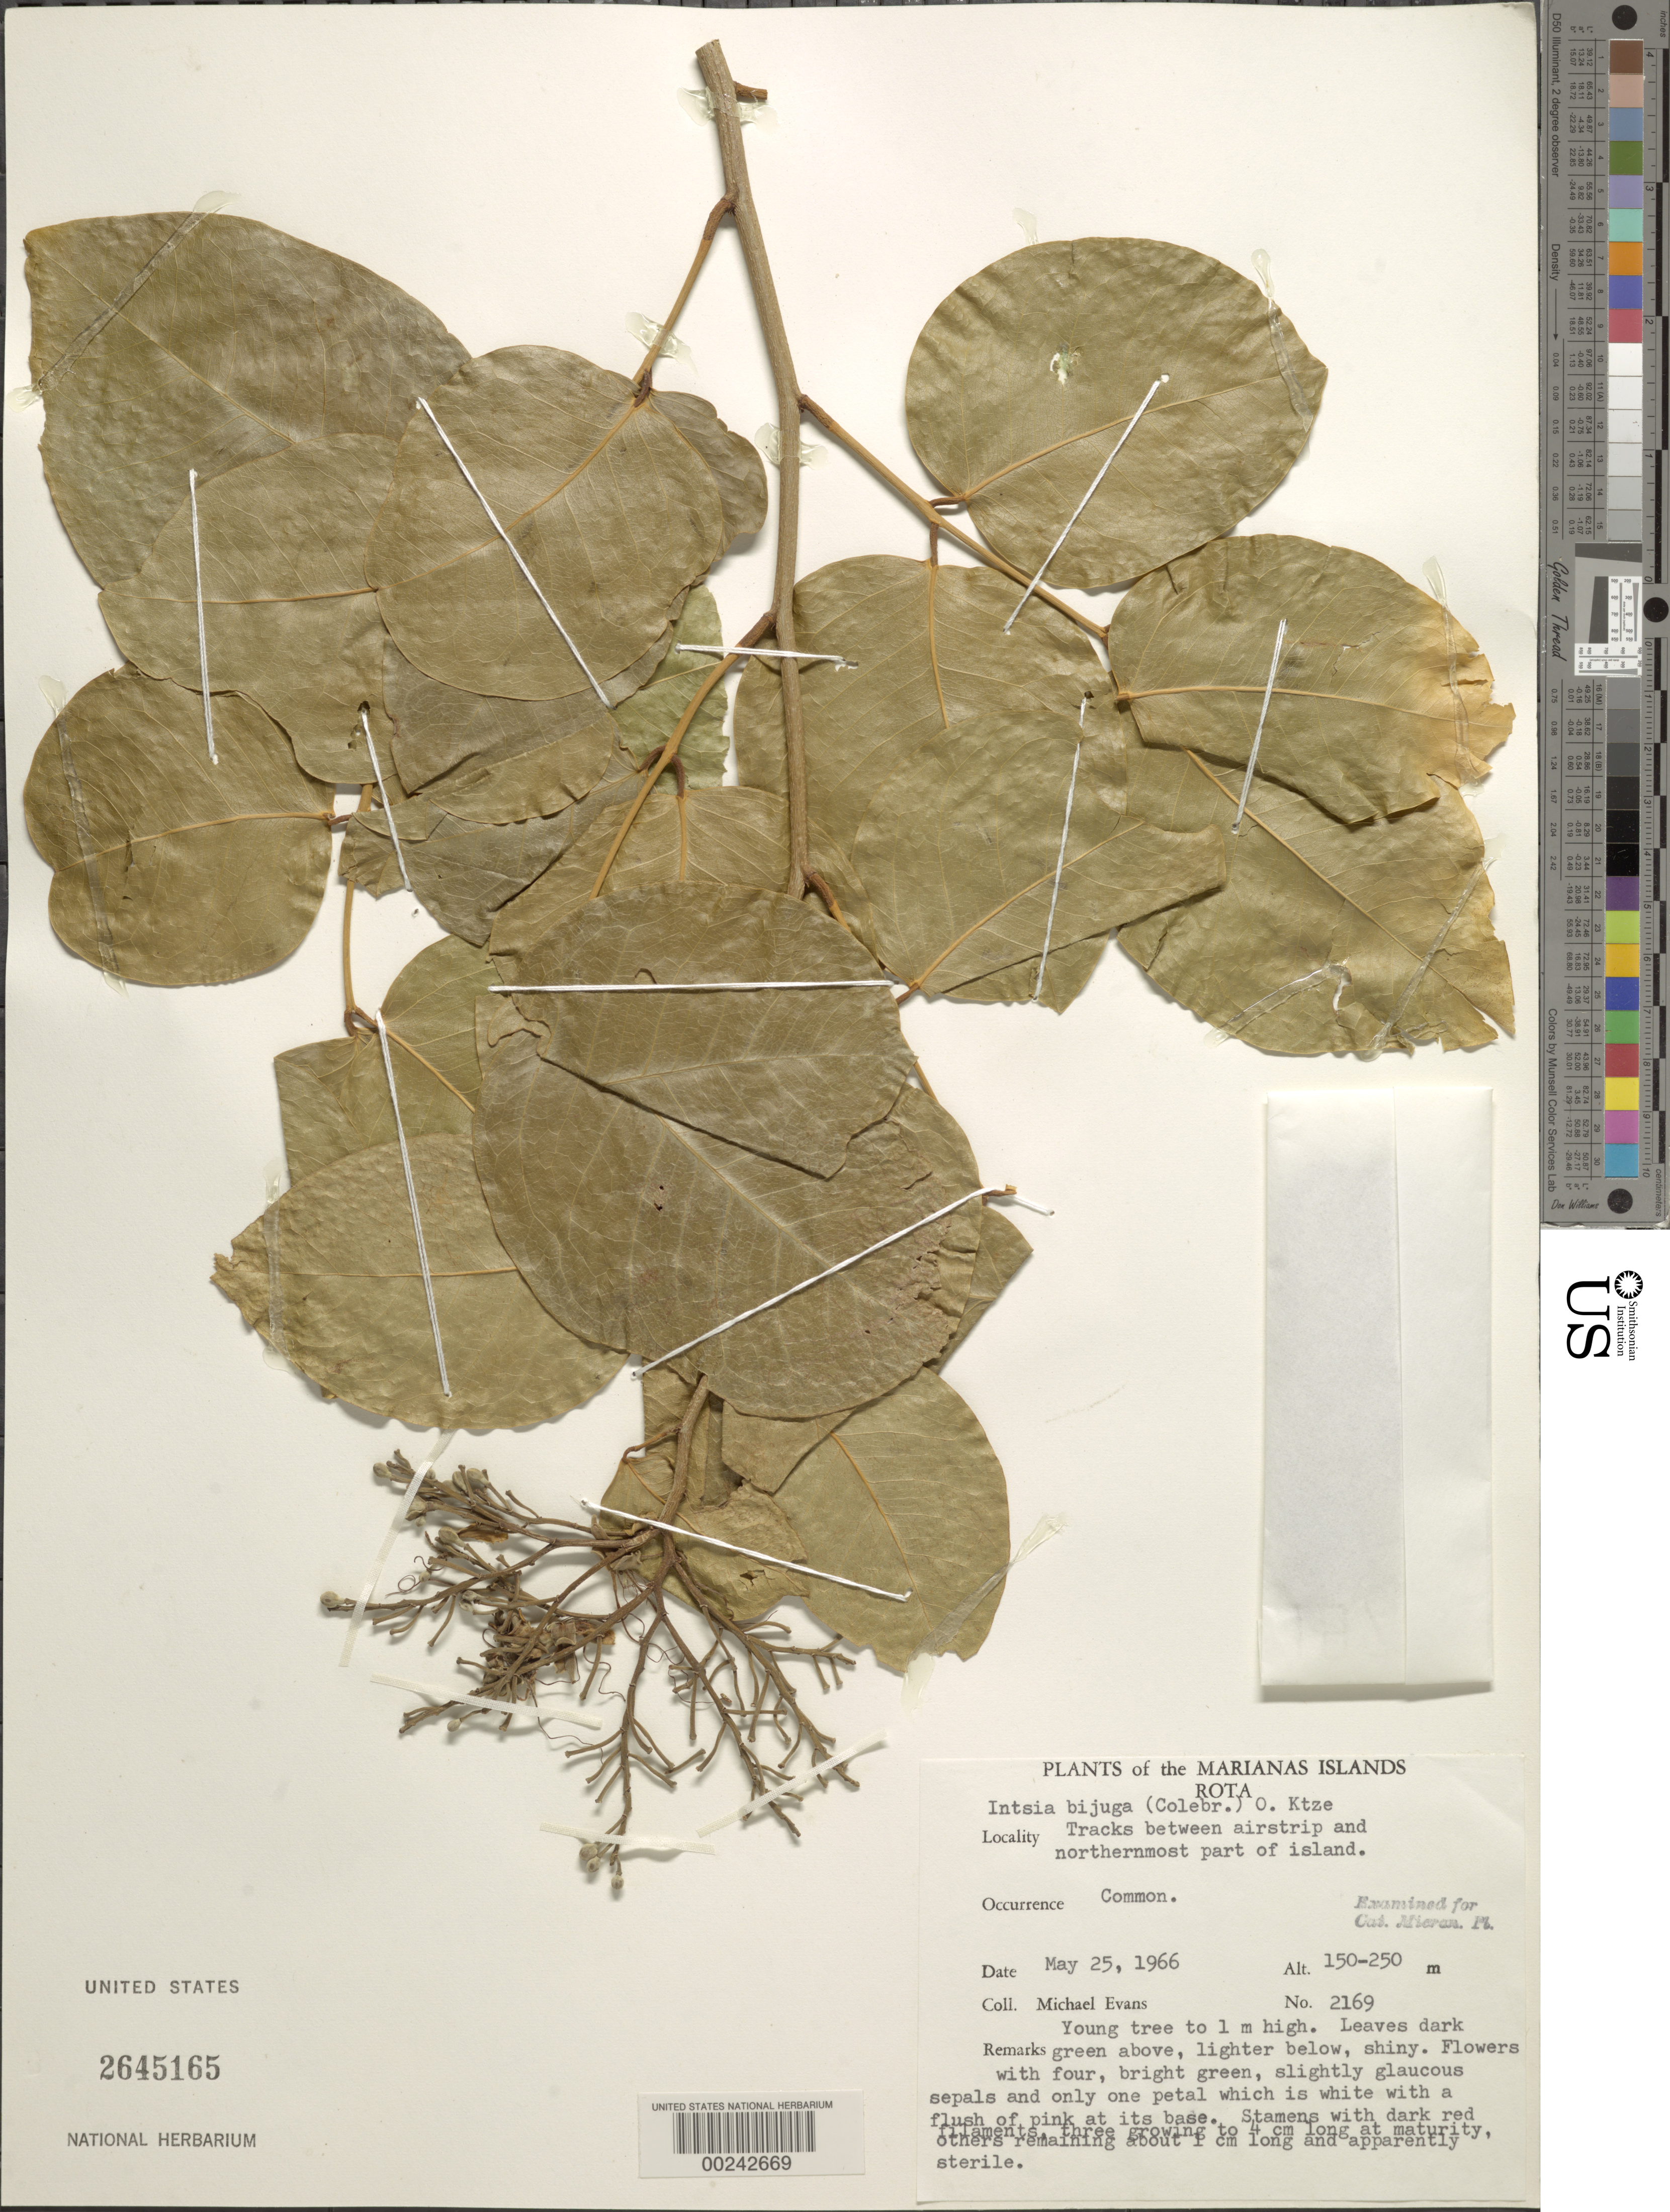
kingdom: Plantae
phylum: Tracheophyta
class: Magnoliopsida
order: Fabales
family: Fabaceae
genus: Intsia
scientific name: Intsia bijuga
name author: (Colebr.) Kuntze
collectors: M. Evans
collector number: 2169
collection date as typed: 25 May 1966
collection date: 1966-05-25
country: Northern Mariana Islands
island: Rota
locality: Tracks between airstrip and northernmost part of island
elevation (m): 150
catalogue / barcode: US 2645165